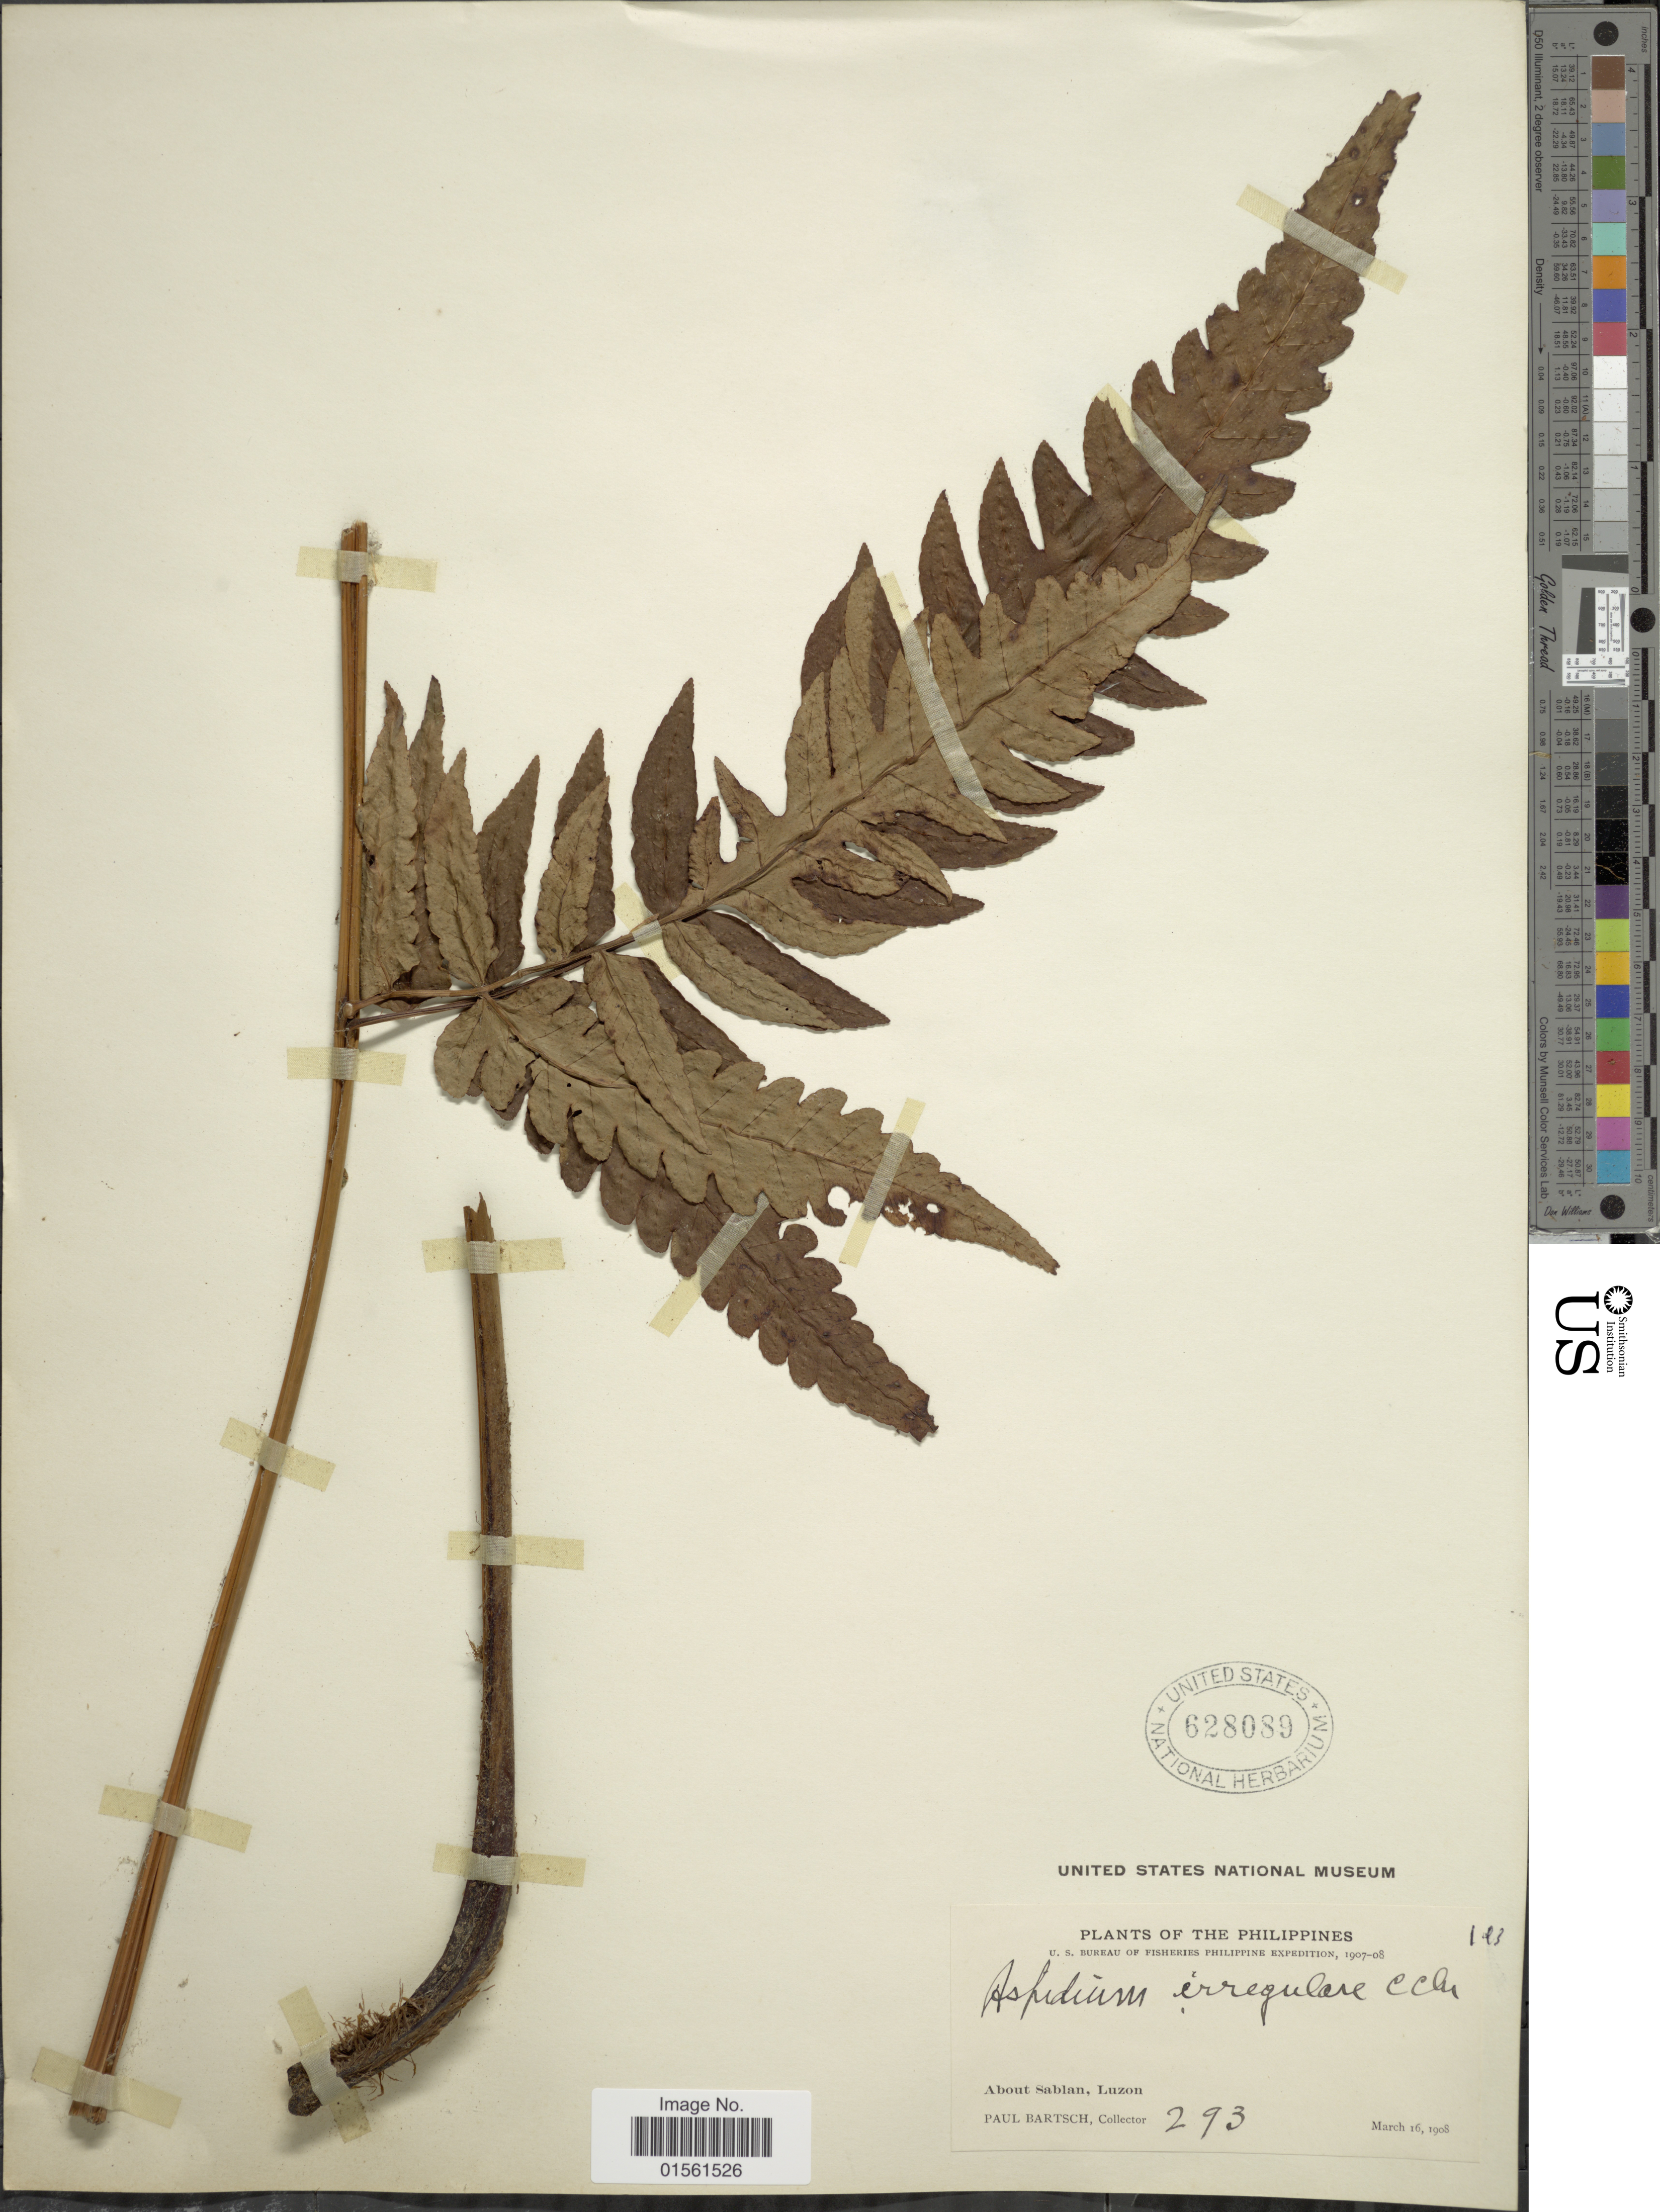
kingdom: Plantae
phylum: Tracheophyta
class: Polypodiopsida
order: Polypodiales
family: Dryopteridaceae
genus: Pleocnemia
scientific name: Pleocnemia brongniartii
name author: (Bory) Holttum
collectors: P. Bartsch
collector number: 293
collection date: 1908-03-16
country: Philippines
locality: Philippines, about Sablan, Luzon.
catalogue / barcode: US 628089